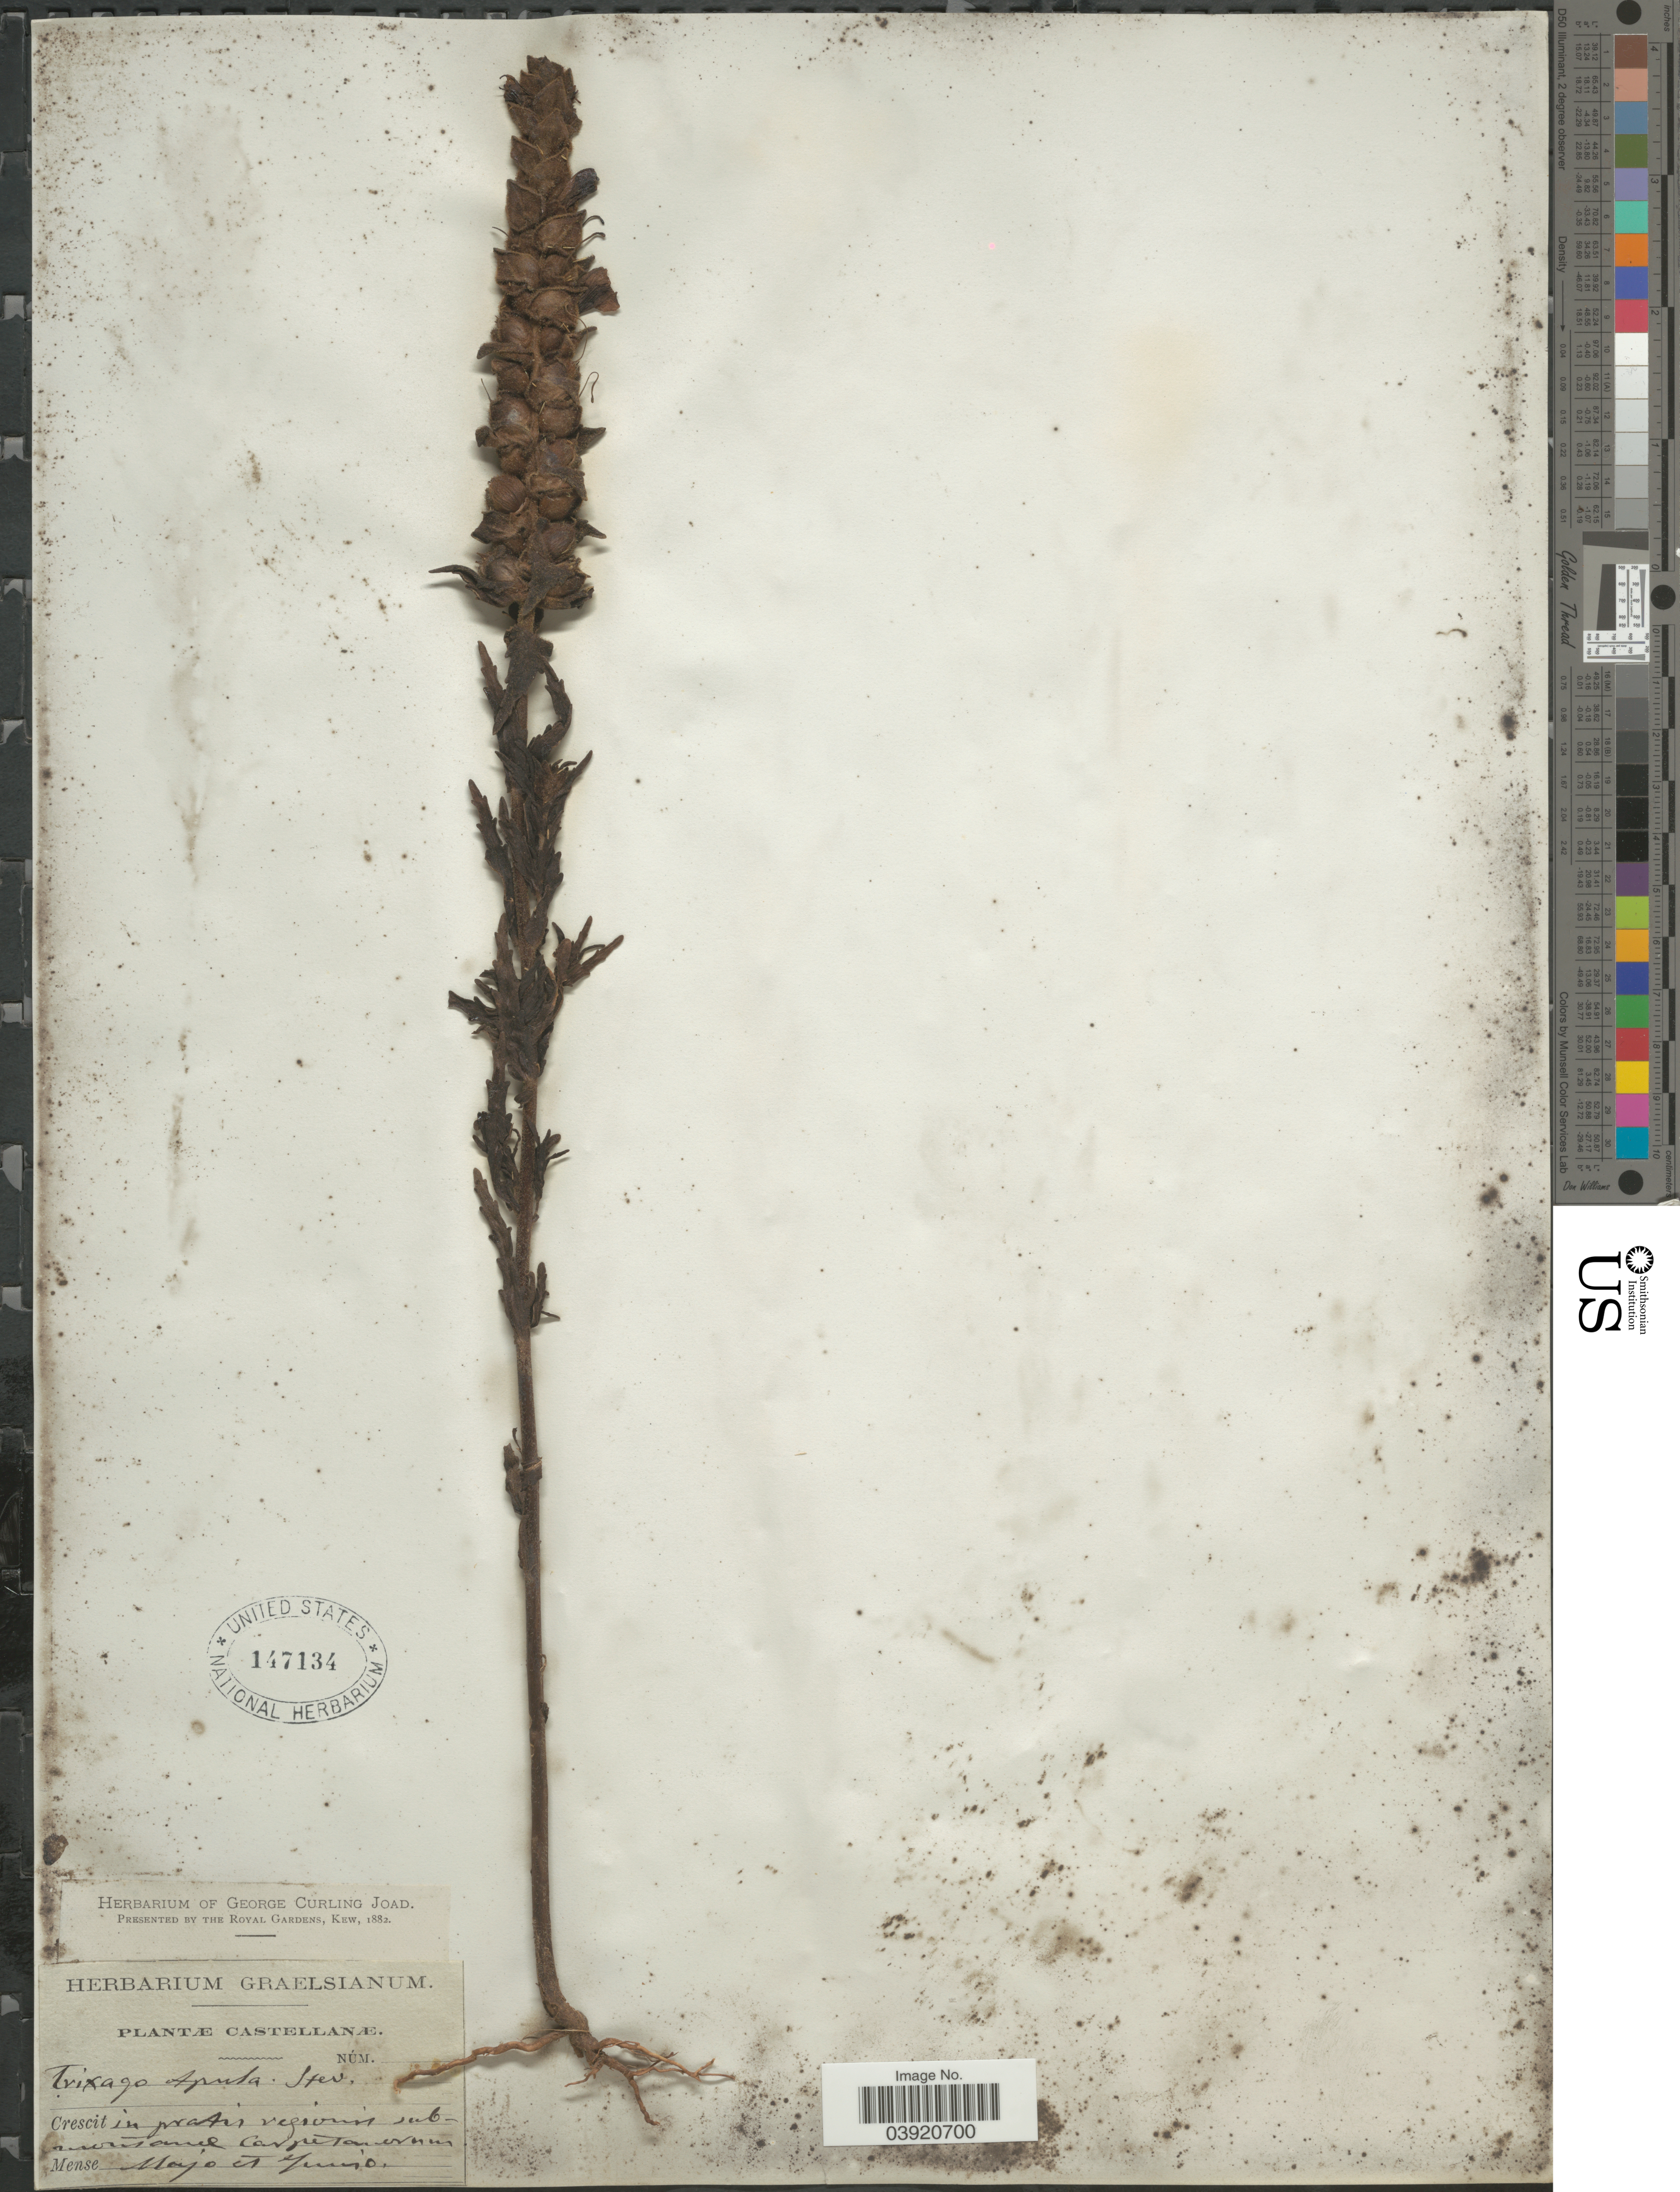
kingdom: Plantae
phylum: Tracheophyta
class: Magnoliopsida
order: Lamiales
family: Orobanchaceae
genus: Trixago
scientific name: Trixago apula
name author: Steven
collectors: ex Herb. Graelsianum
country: Spain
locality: Castellanæ. In pratis regionis sub-environstanud Carpetanerum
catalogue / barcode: US 147134